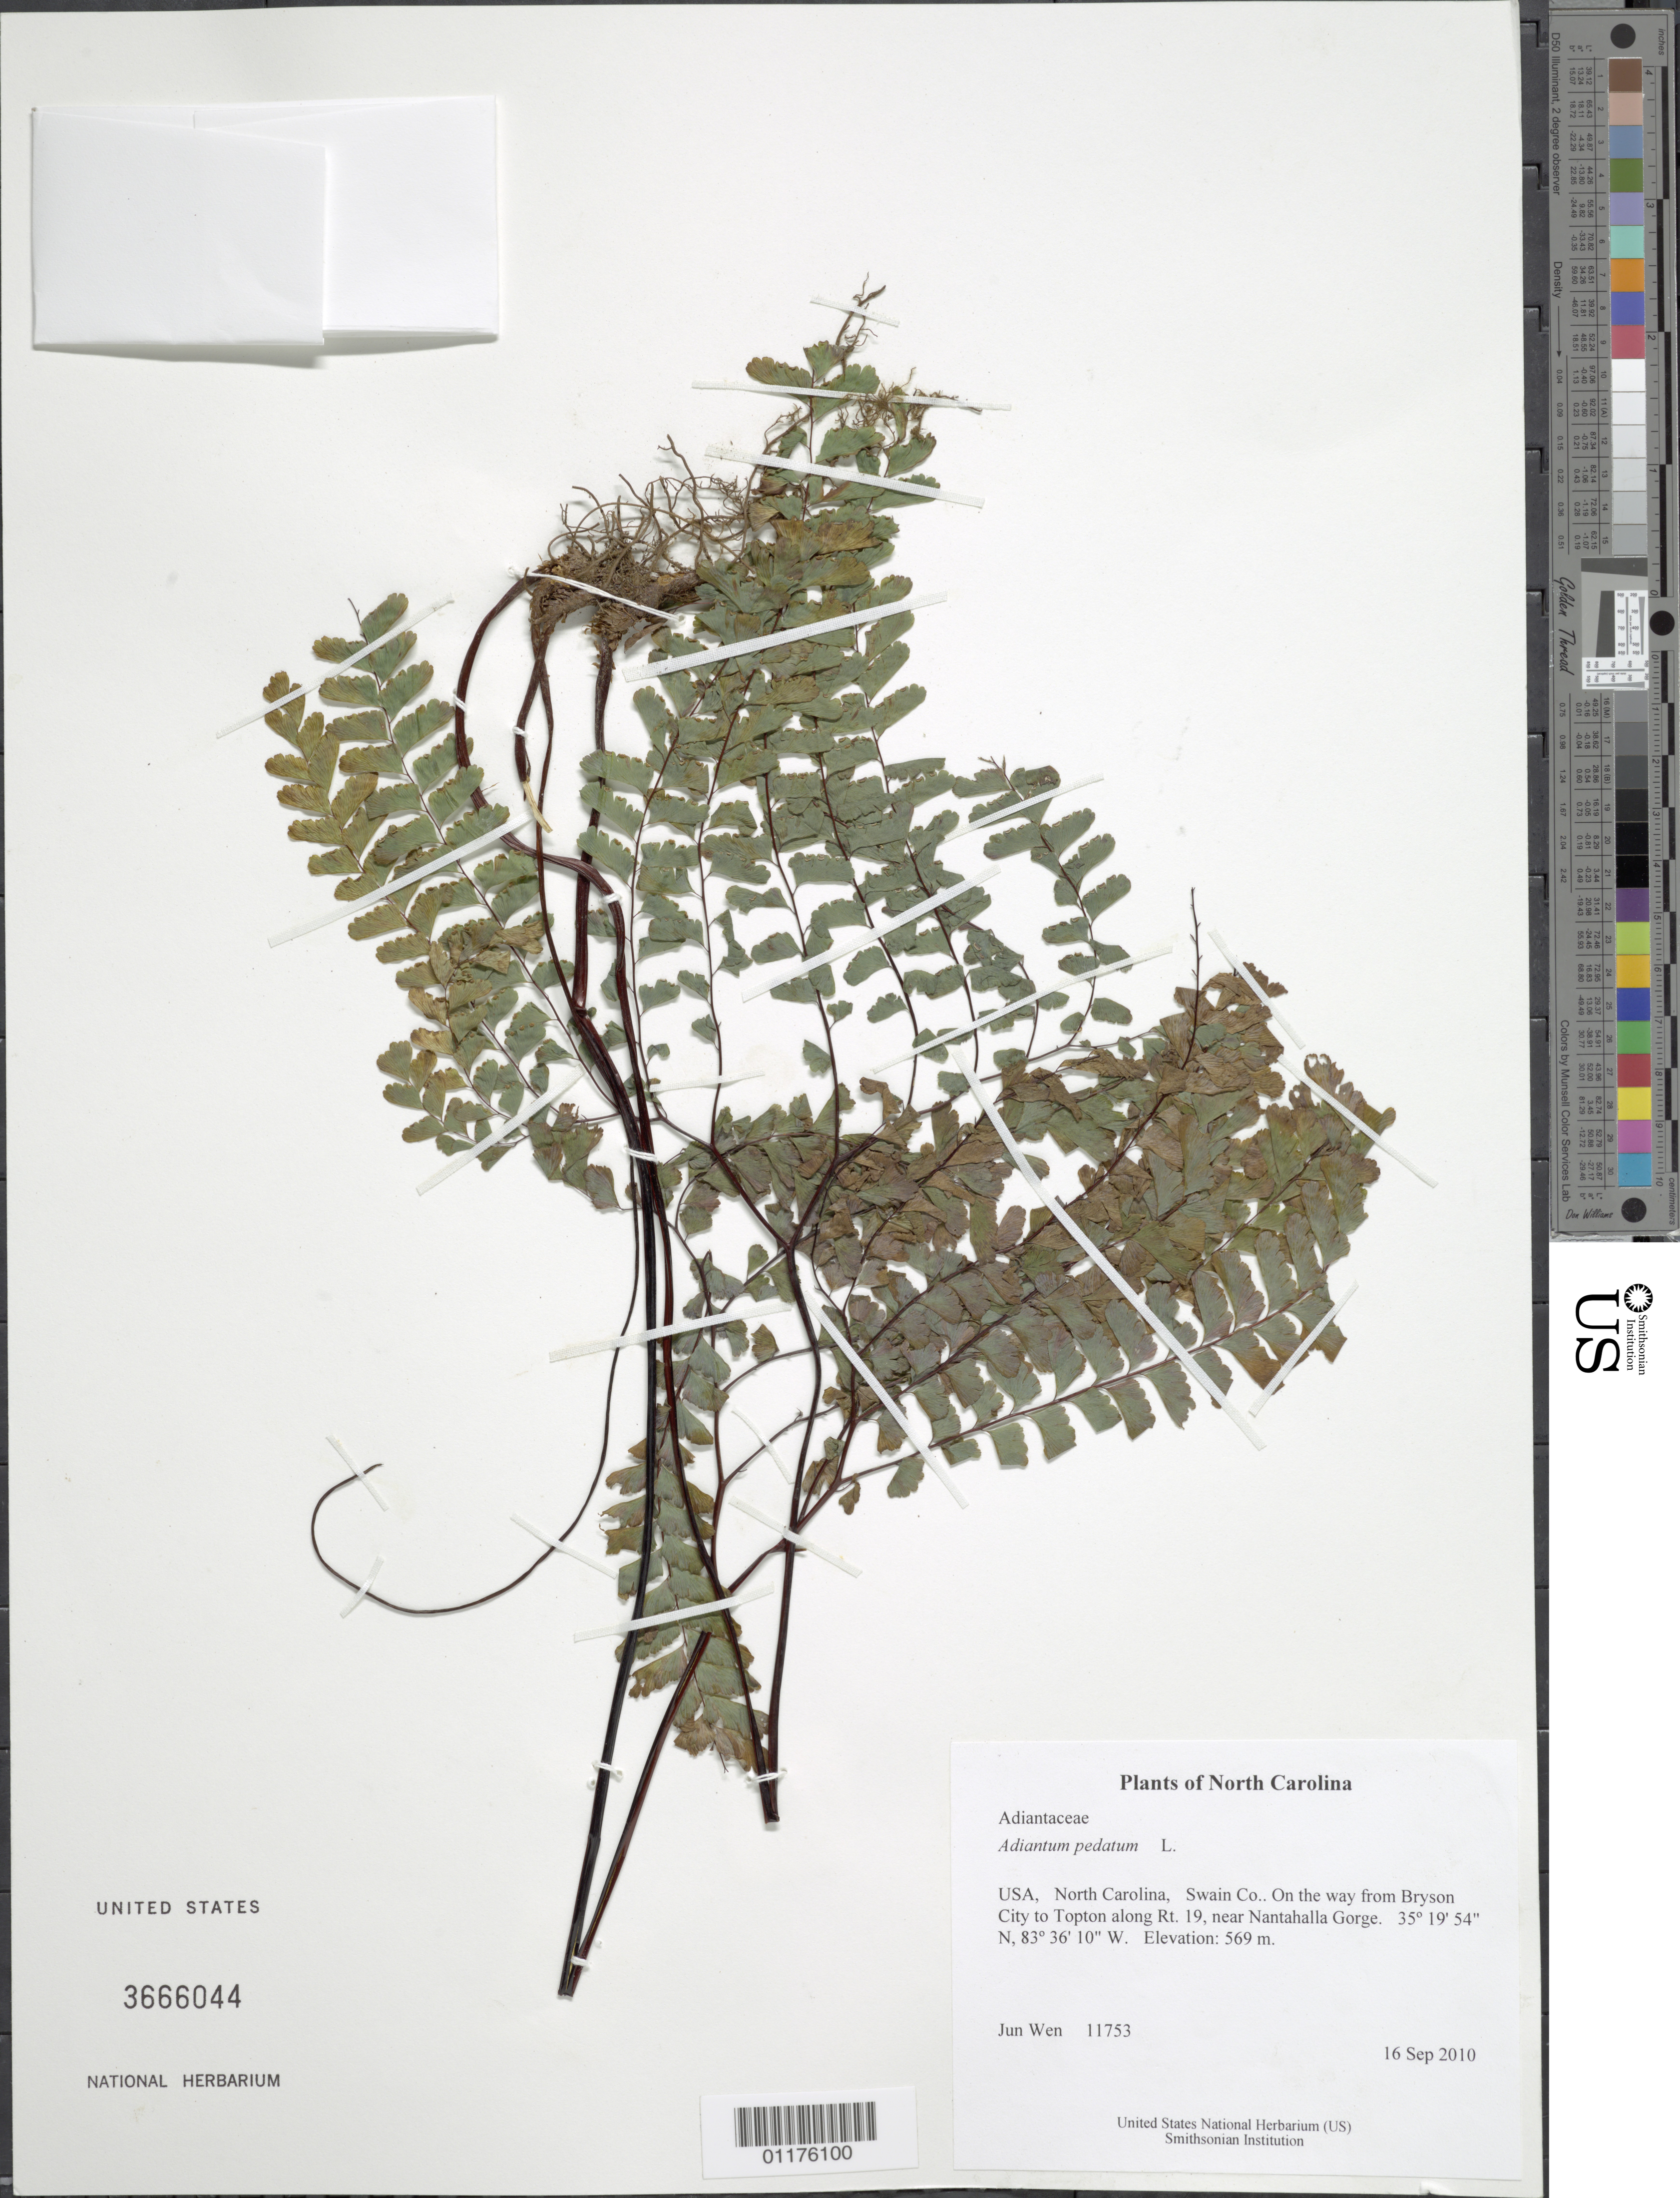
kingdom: Plantae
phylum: Tracheophyta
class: Polypodiopsida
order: Polypodiales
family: Pteridaceae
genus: Adiantum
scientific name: Adiantum pedatum var. pedatum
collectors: J. Wen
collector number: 11753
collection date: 2010-09-16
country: United States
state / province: North Carolina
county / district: Swain Co.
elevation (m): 569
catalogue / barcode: US 3666044